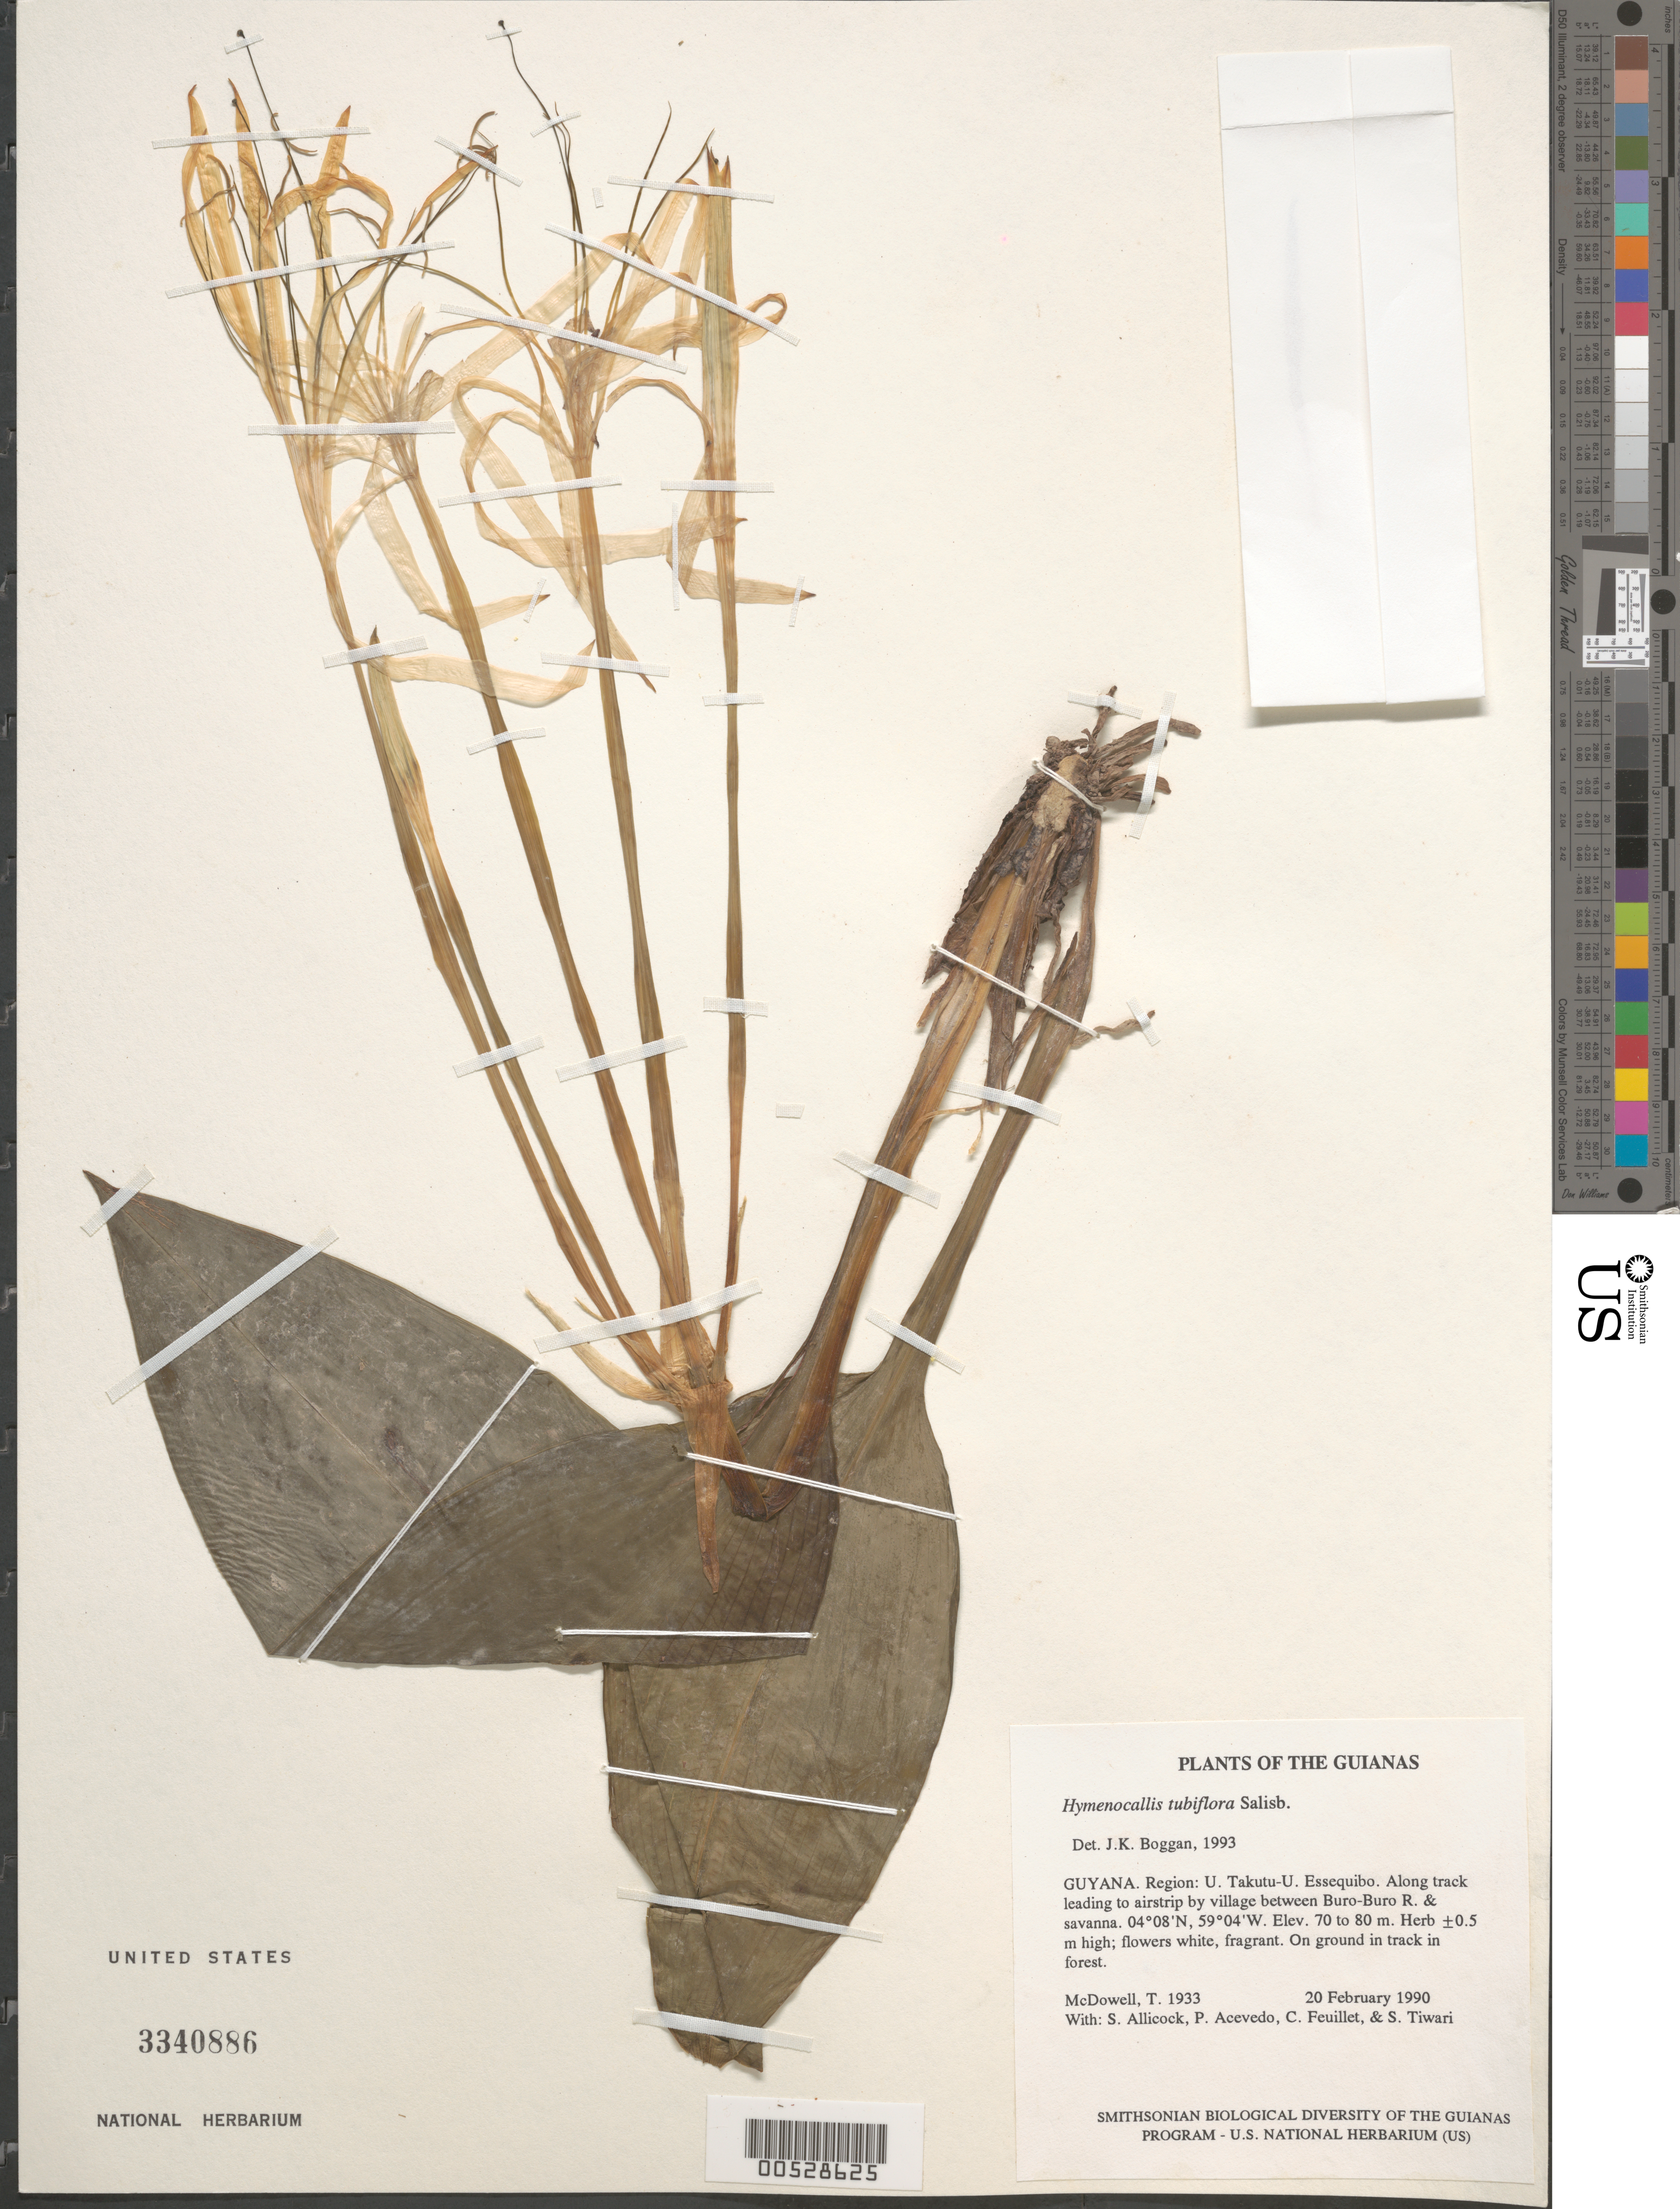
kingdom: Plantae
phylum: Tracheophyta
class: Liliopsida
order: Asparagales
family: Amaryllidaceae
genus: Hymenocallis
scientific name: Hymenocallis tubiflora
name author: Salisb.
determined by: Boggan, J. K., (US), NMNH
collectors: T. McDowell, S. Allicock, P. Acevedo-Rodr., C. Feuillet & S. Tiwari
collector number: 1933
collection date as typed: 20 February 1990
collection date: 1990-02-20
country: Guyana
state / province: U. Takutu-U. Essequibo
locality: Along track leading to airstrip by Surama Village, between Buro-Buro River and savanna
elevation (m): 70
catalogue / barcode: US 3340886